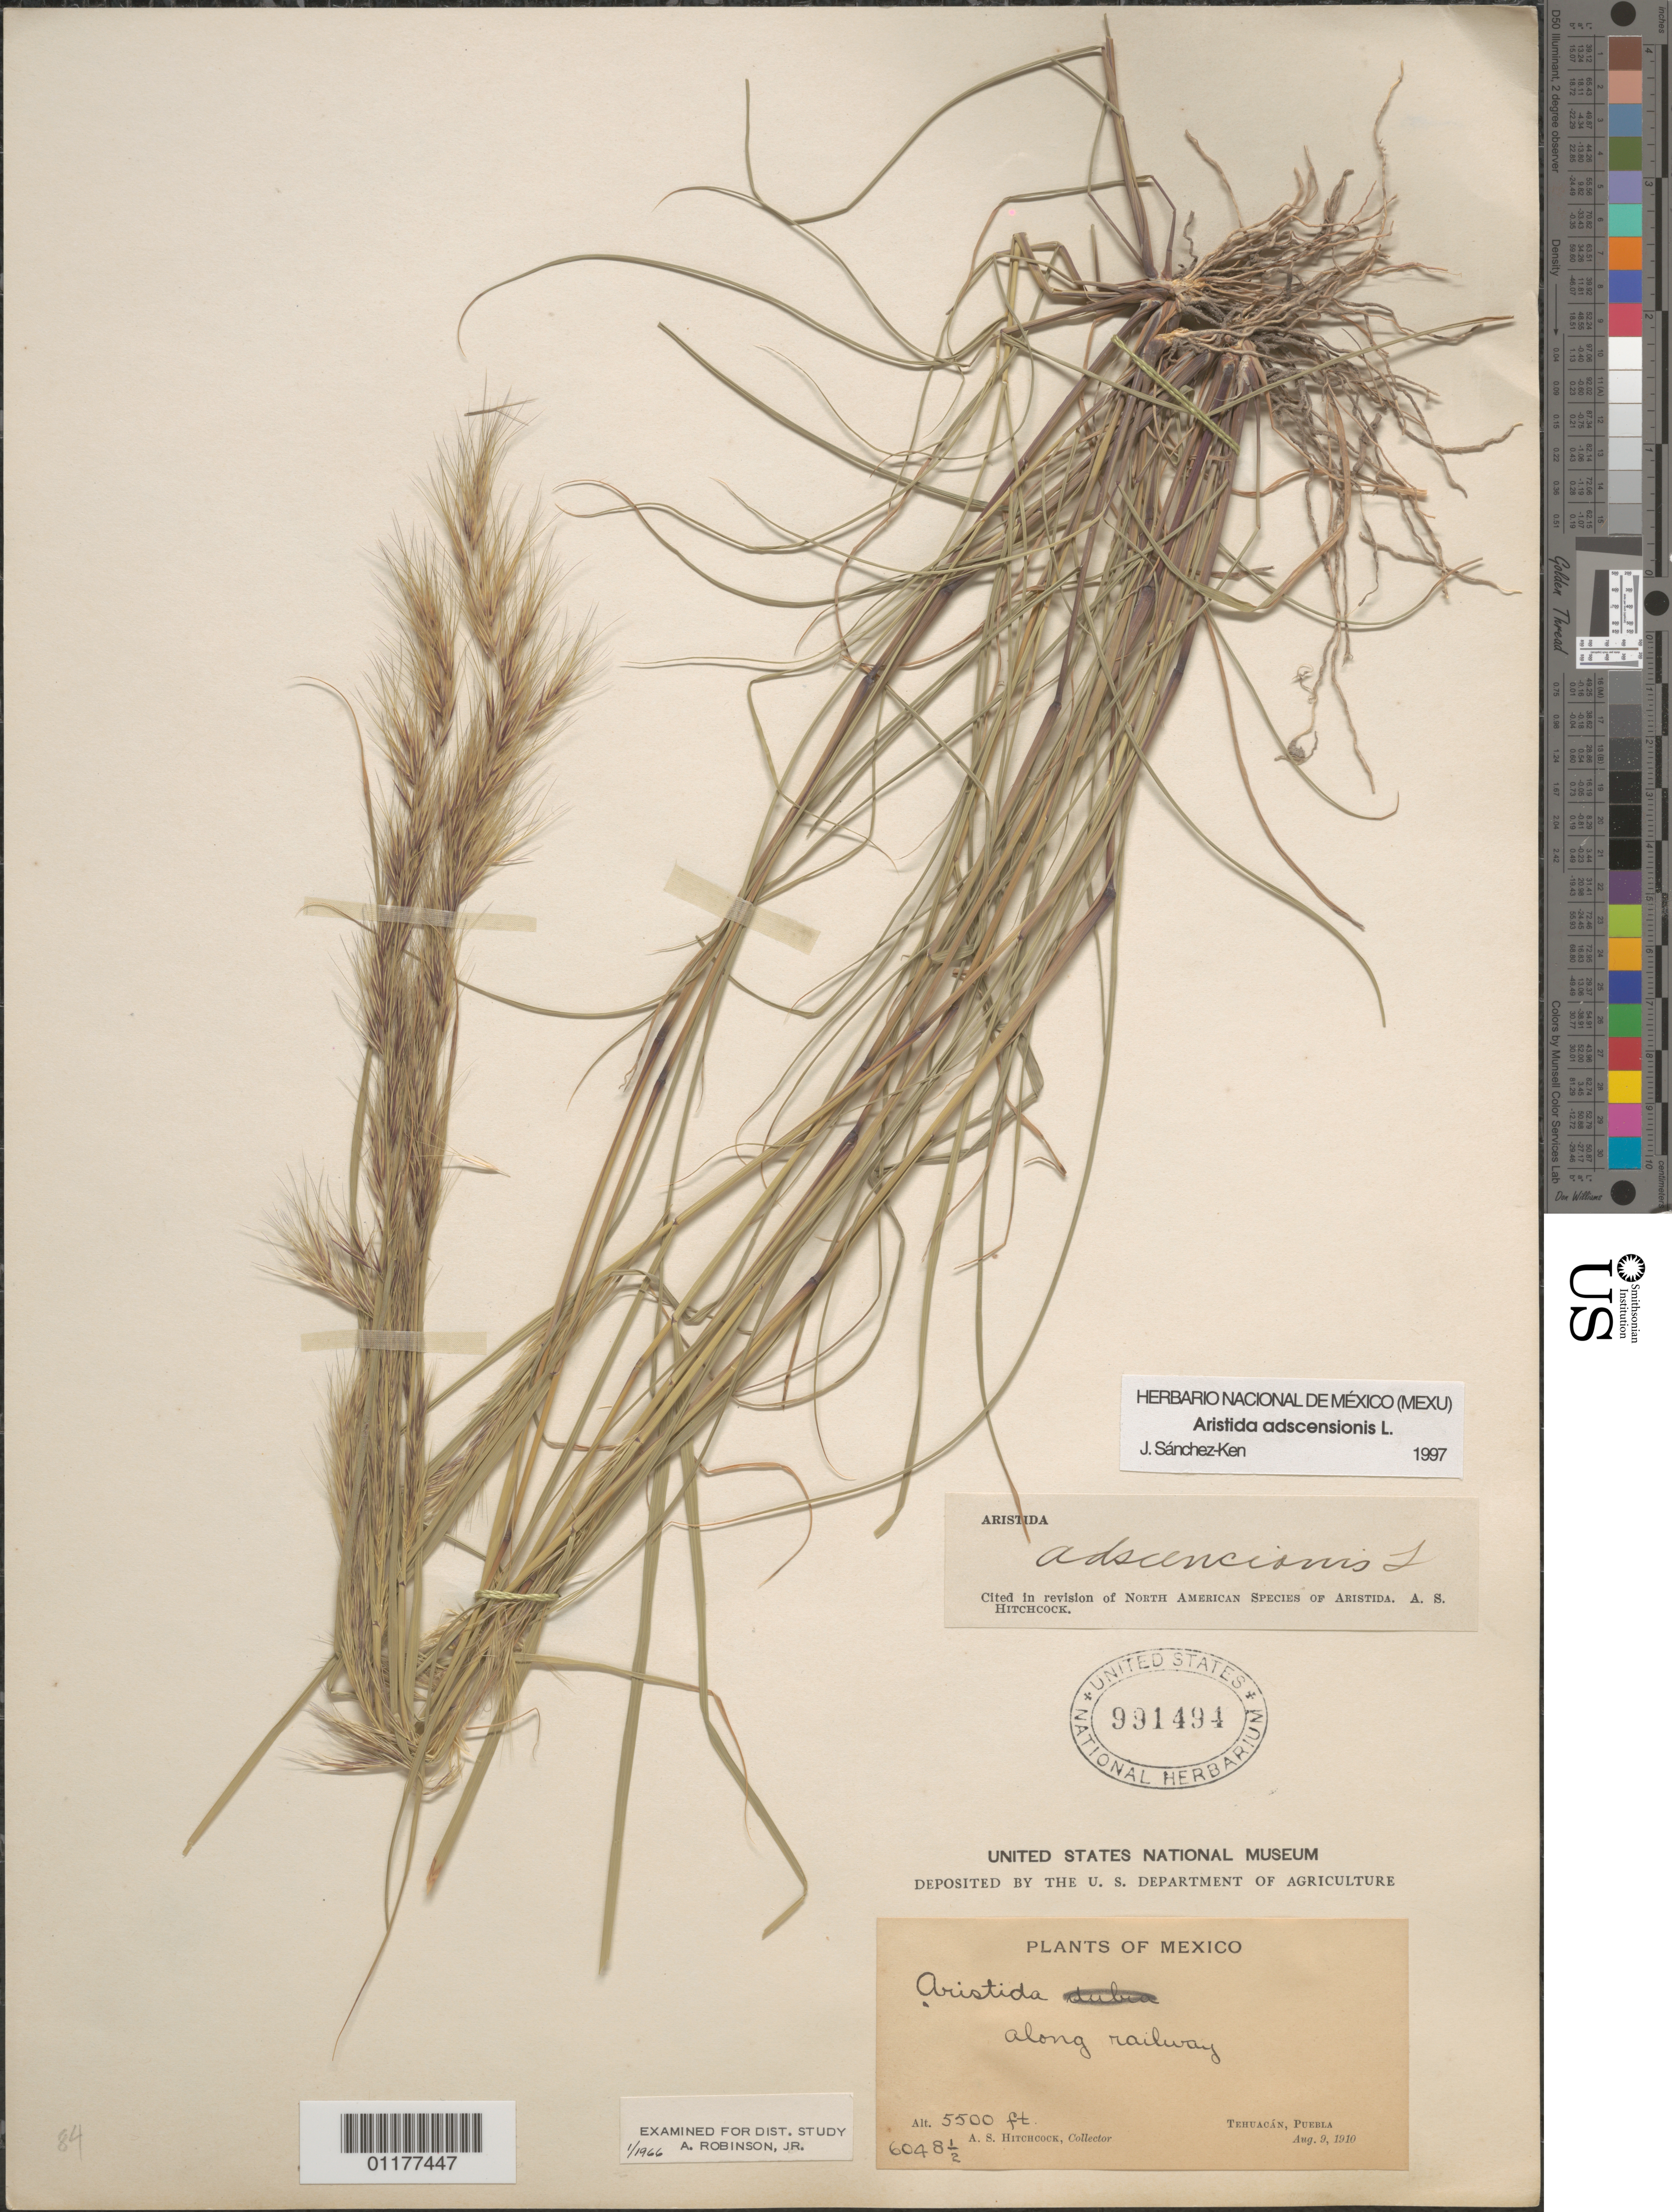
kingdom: Plantae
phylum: Tracheophyta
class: Liliopsida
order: Poales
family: Poaceae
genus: Aristida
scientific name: Aristida adscensionis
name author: L.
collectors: A. S. Hitchcock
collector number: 6048.5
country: Mexico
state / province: Puebla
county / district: Tehuacán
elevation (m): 1676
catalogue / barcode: US 991494